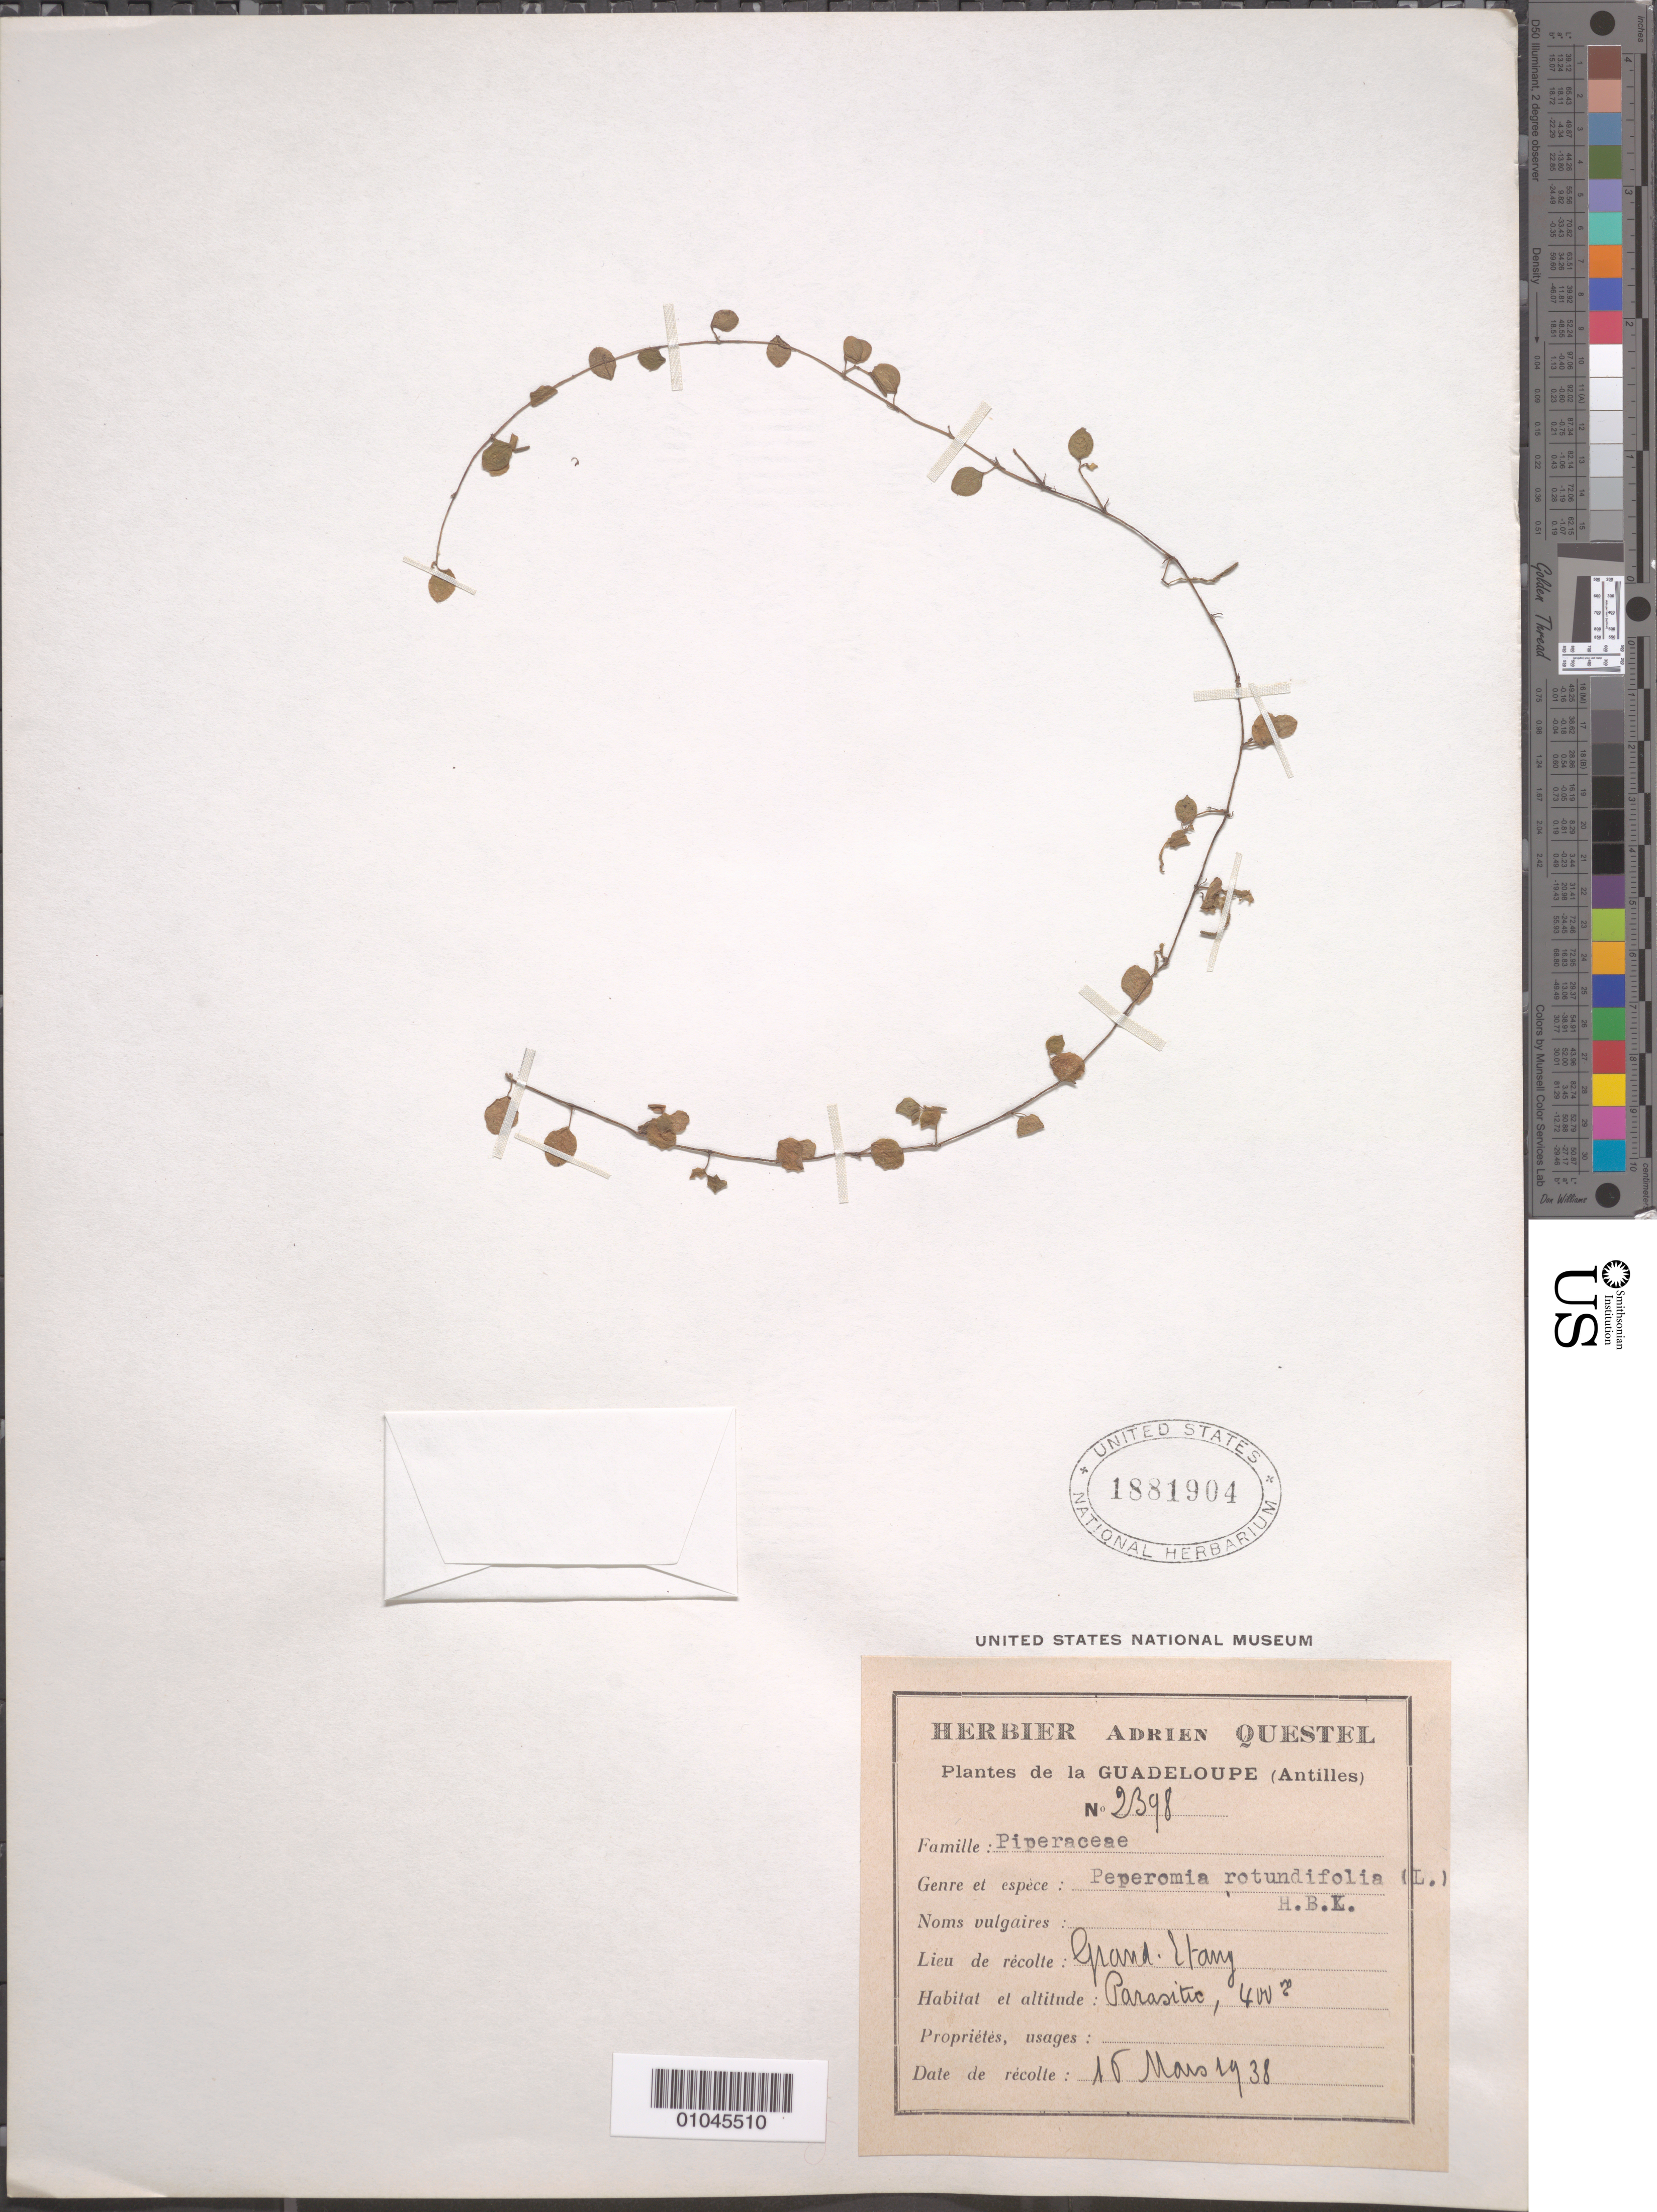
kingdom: Plantae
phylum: Tracheophyta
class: Magnoliopsida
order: Piperales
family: Piperaceae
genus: Peperomia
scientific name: Peperomia rotundifolia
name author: (L.) Kunth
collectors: A. Questel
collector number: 2398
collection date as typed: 16 Mar 1938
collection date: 1938-03-16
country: Guadeloupe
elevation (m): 400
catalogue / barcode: US 1881904